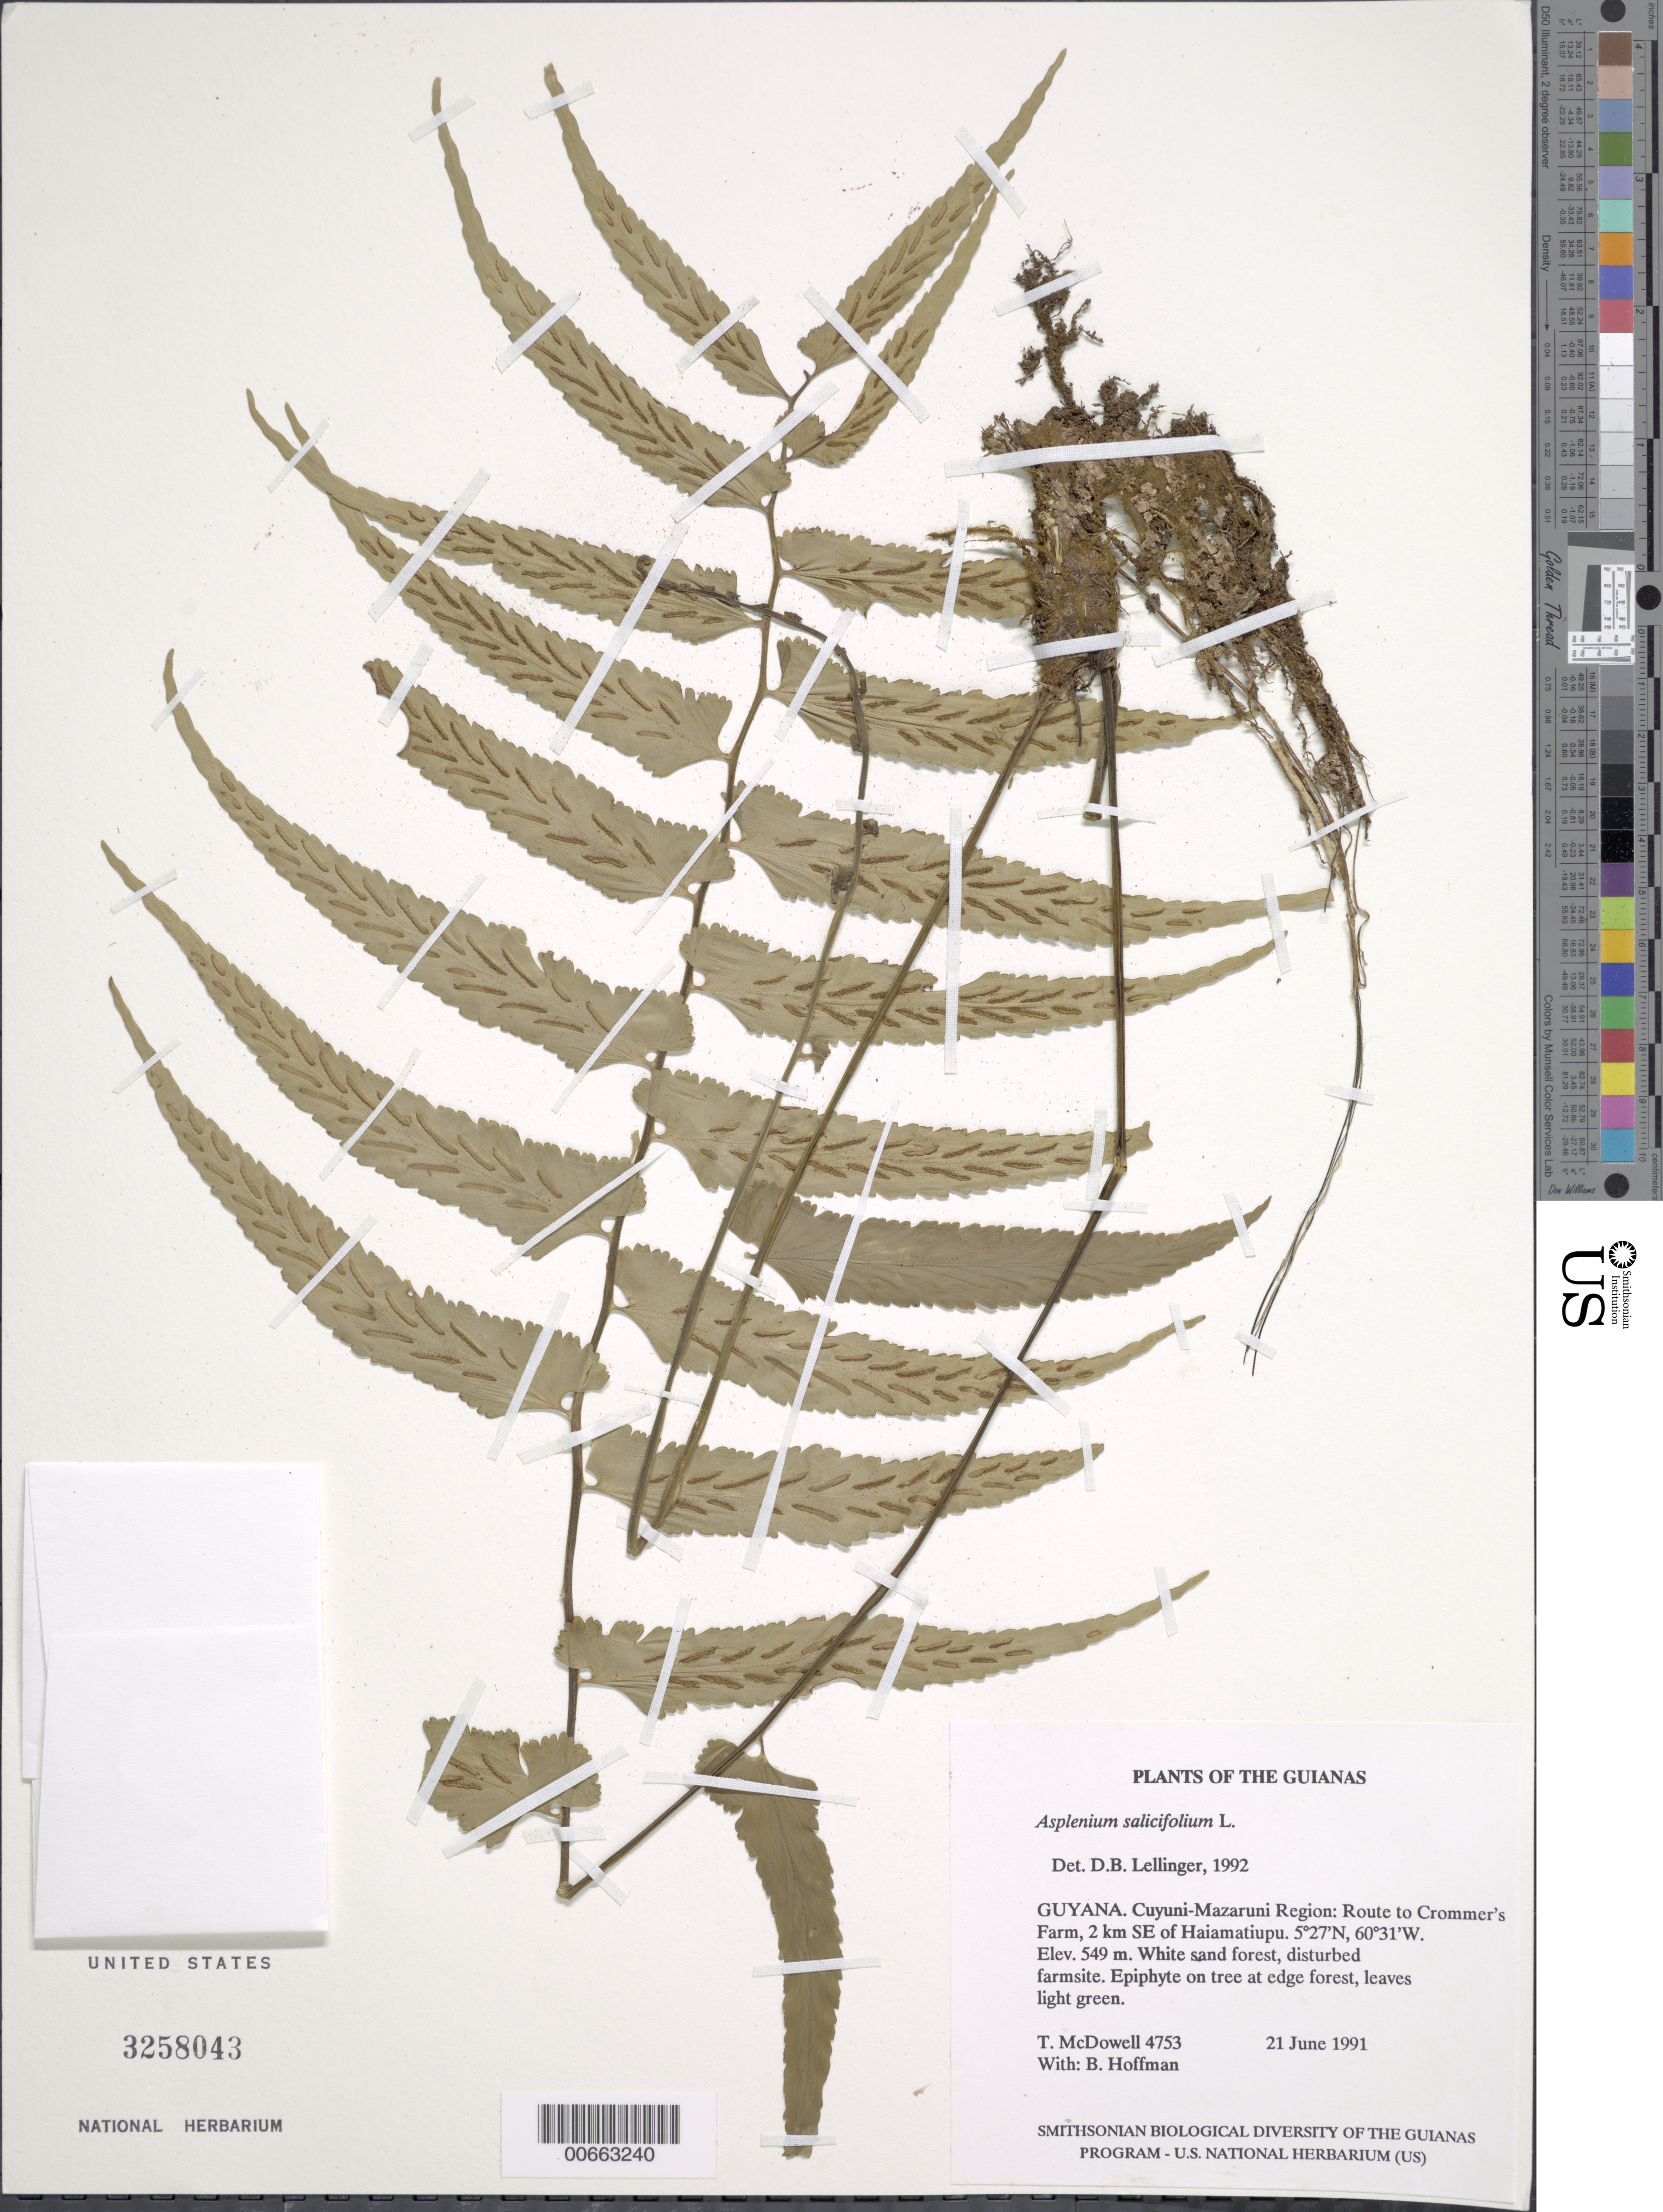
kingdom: Plantae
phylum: Tracheophyta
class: Polypodiopsida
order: Polypodiales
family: Aspleniaceae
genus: Asplenium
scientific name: Asplenium salicifolium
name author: L.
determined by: Lellinger, David B., (BOT), Smithsonian Institution - National Museum of Natural History (UNITED STATES)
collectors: T. McDowell & B. Hoffman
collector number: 4753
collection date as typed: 21 June 1991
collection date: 1991-06-21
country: Guyana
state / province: Cuyuni-Mazaruni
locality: Route to Crommer's Farm, 2 km SE of Haiamatiupu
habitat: White sand forest, disturbed farmsite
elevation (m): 550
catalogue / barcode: US 3258043